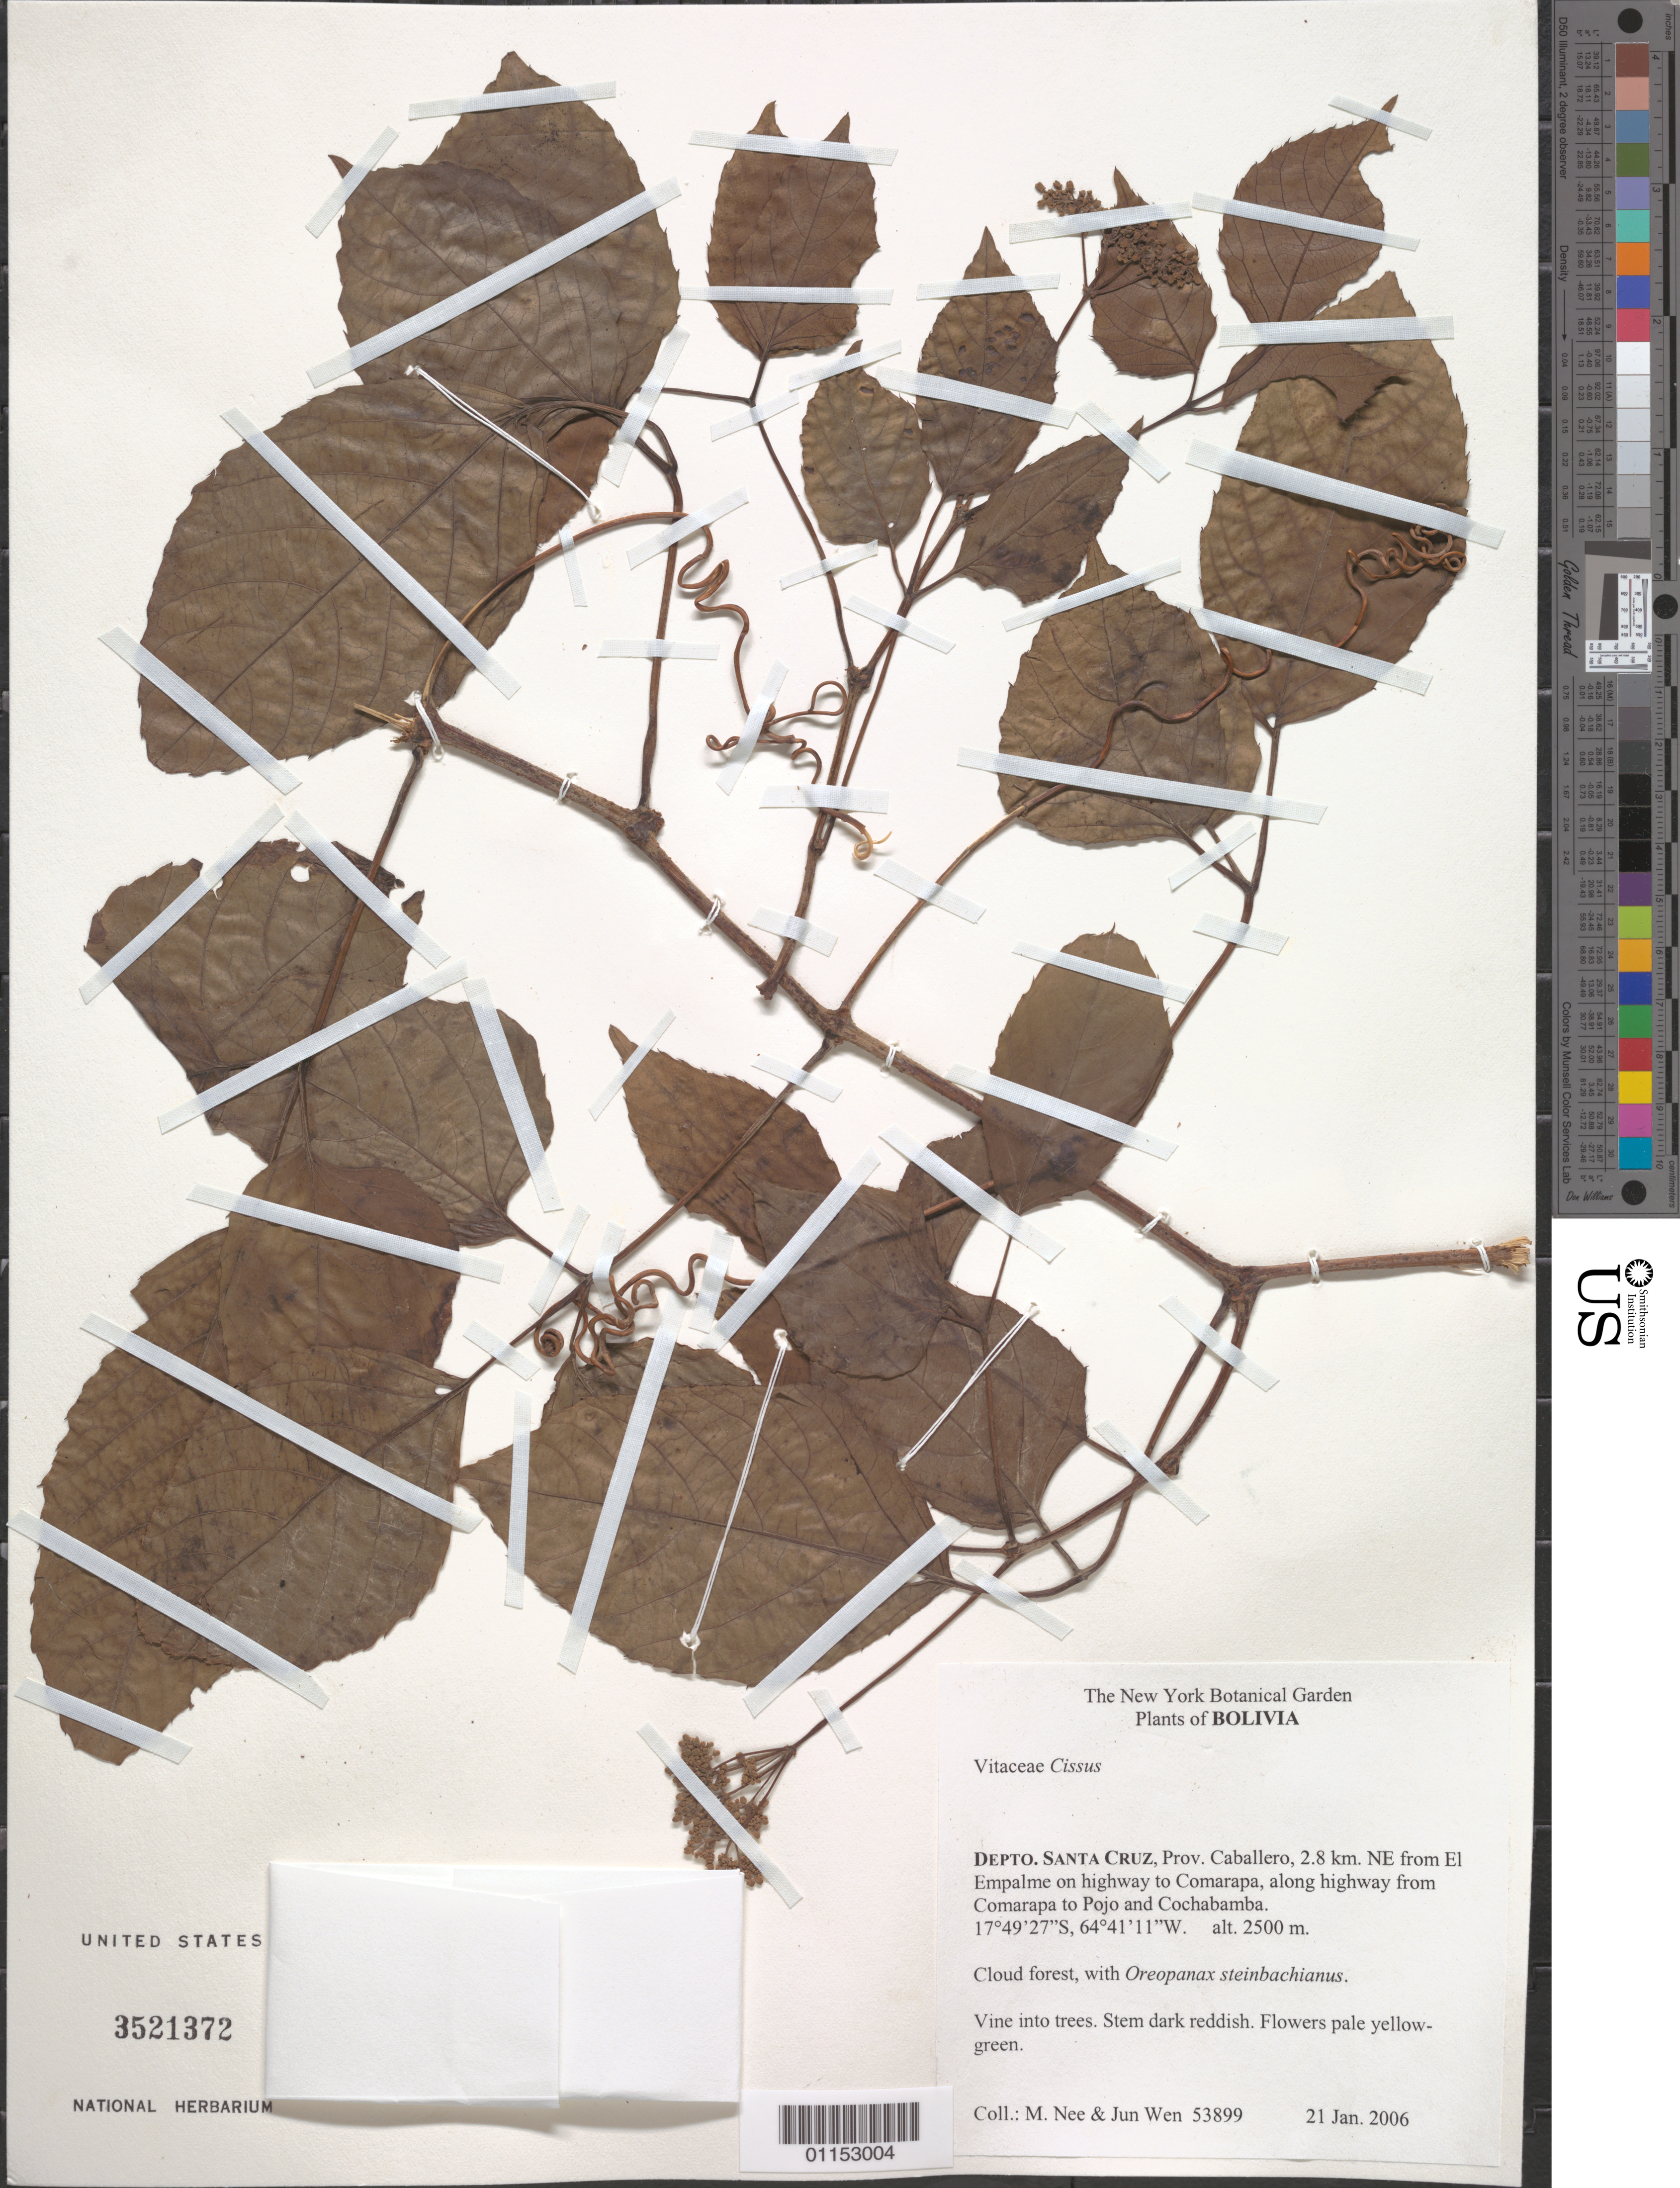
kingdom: Plantae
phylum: Tracheophyta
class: Magnoliopsida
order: Vitales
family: Vitaceae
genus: Cissus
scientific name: Cissus sp.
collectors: M. Nee & J. Wen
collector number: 53899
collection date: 2006-01-21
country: Bolivia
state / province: Santa Cruz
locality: Prov. Caballero, 2.8 km NE from El Empalme on Hwy to Comarapa, along Hwy from Comarapa to Pojo and Cochabamba.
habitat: Cloud forest. Vine into trees.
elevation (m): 2500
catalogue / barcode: US 3521372